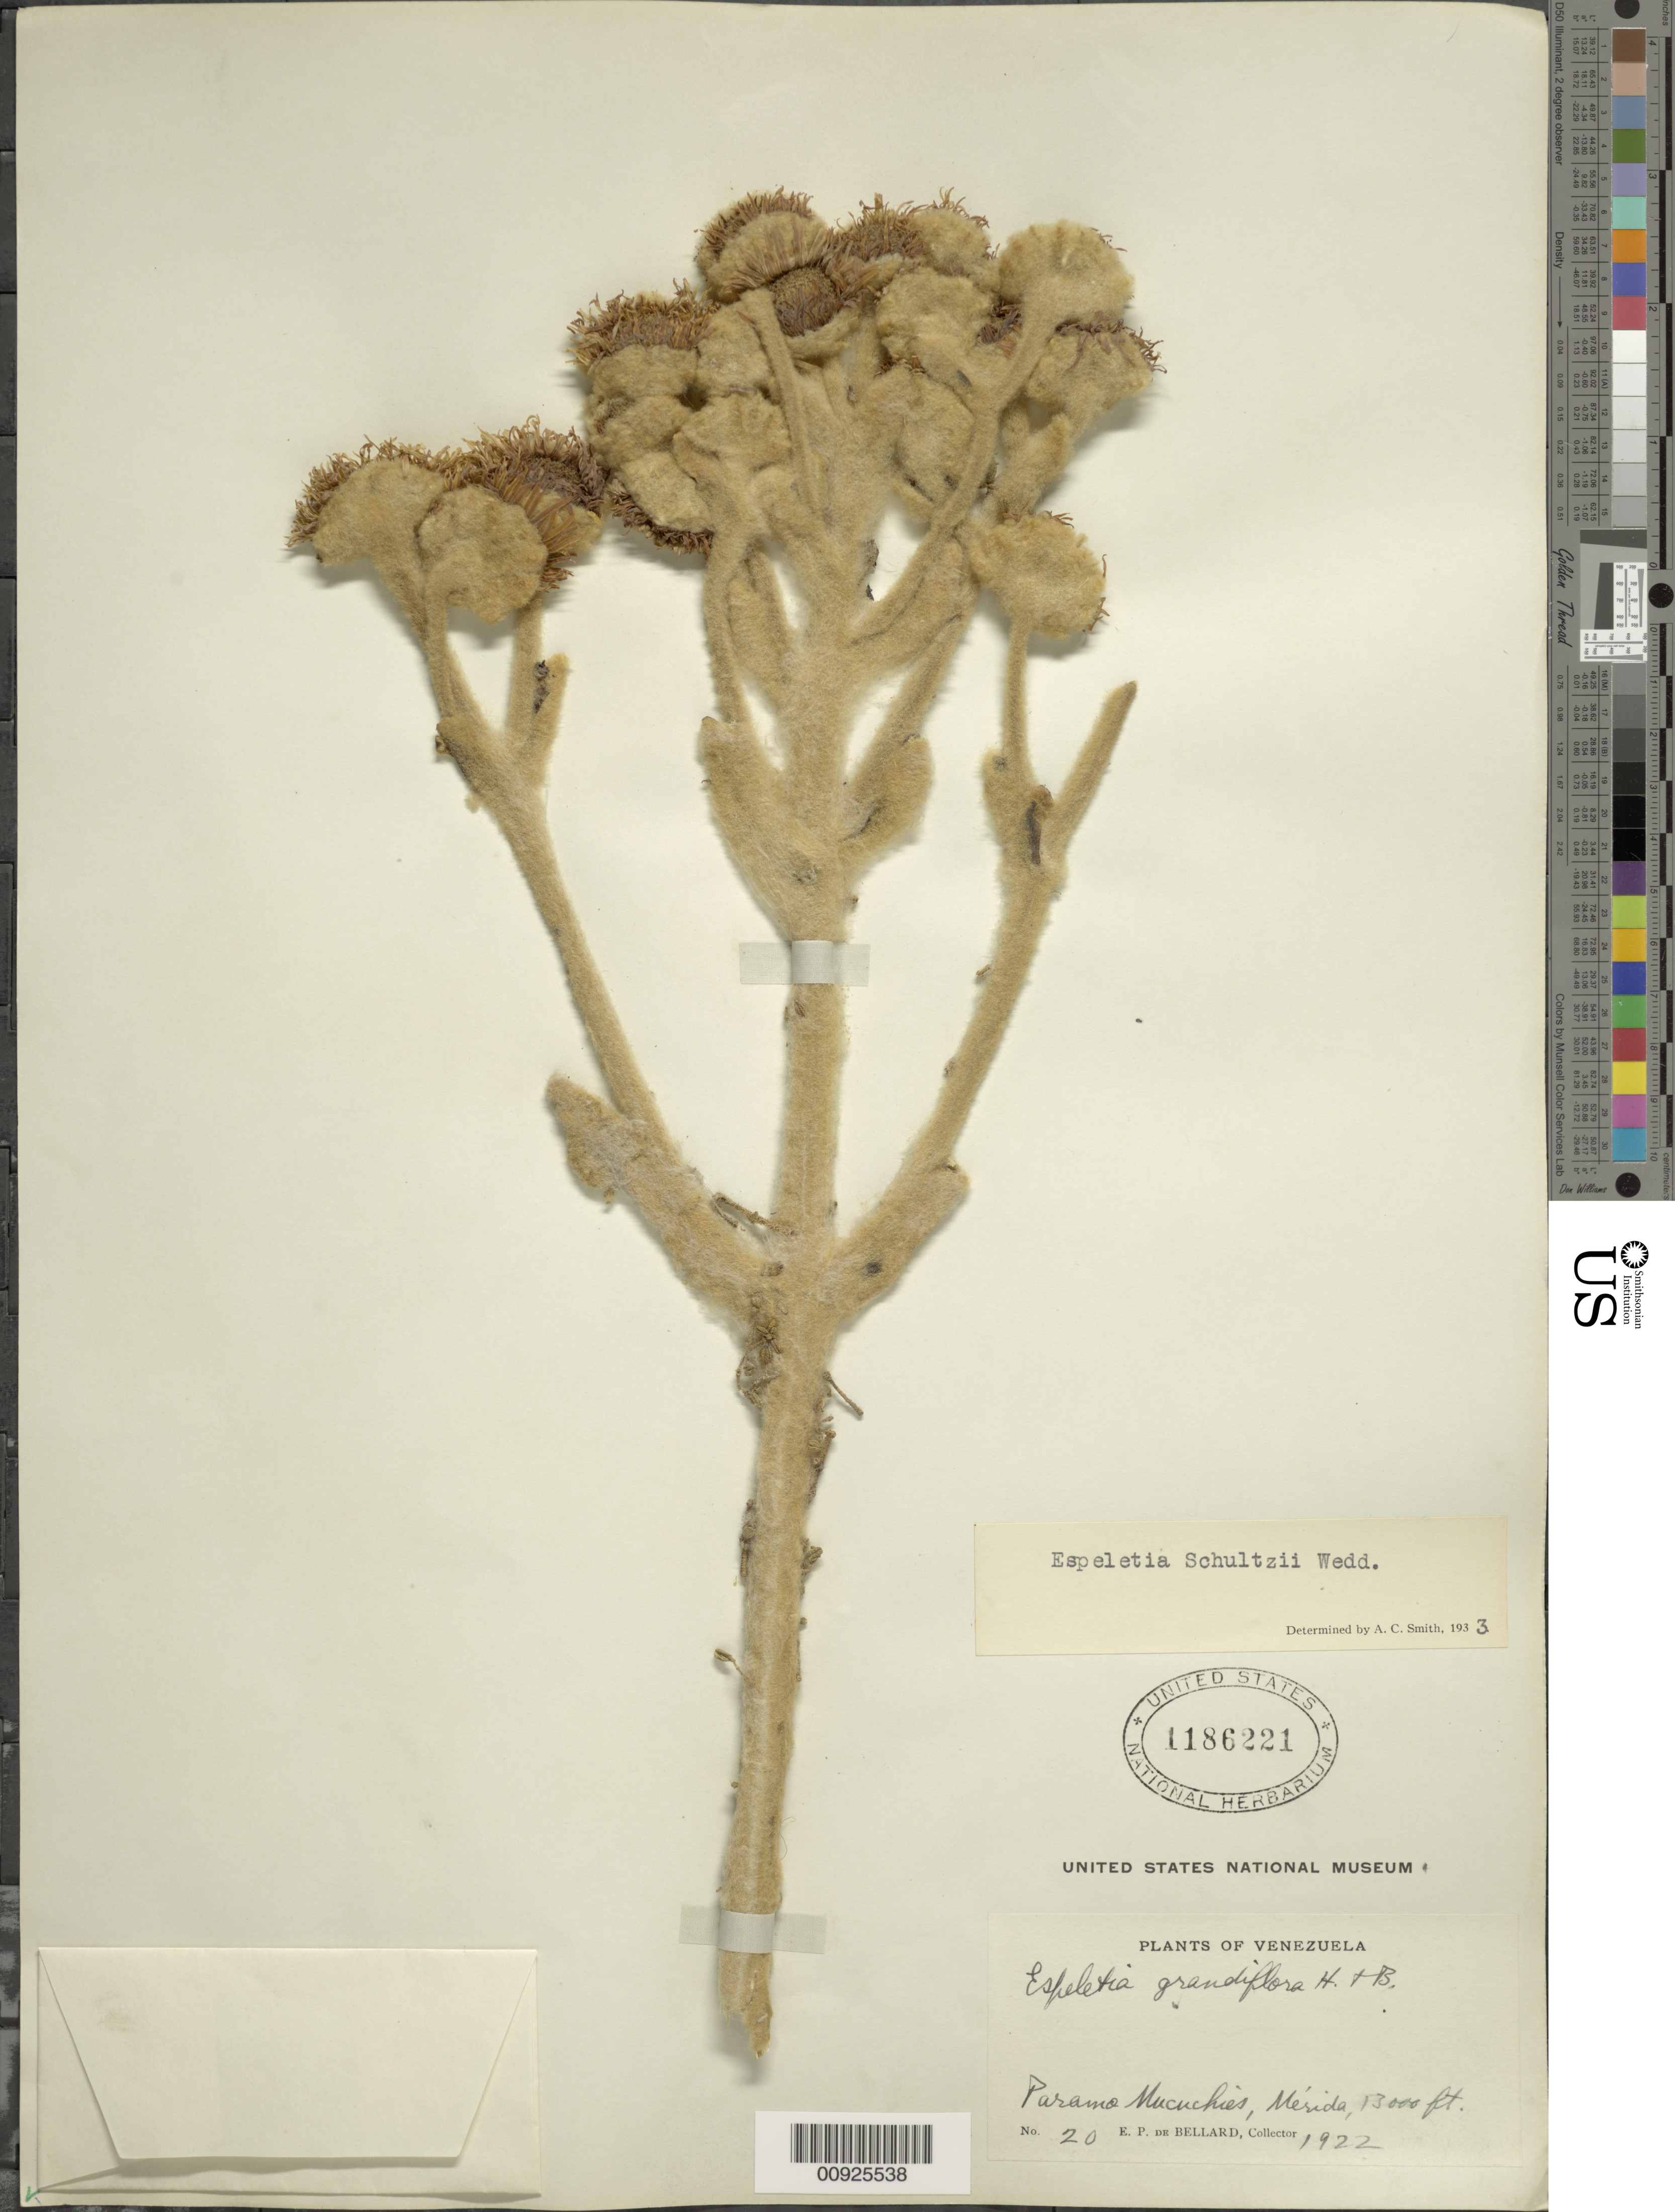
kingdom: Plantae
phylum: Tracheophyta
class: Magnoliopsida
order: Asterales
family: Asteraceae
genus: Espeletia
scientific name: Espeletia schultzii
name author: Wedd.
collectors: E. Bellard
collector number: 20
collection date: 1922-12-31/1923-01-01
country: Venezuela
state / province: Mérida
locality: Páramo de Mucuchíes. Páramo de Mucuchíes.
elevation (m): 4300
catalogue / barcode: US 1186221